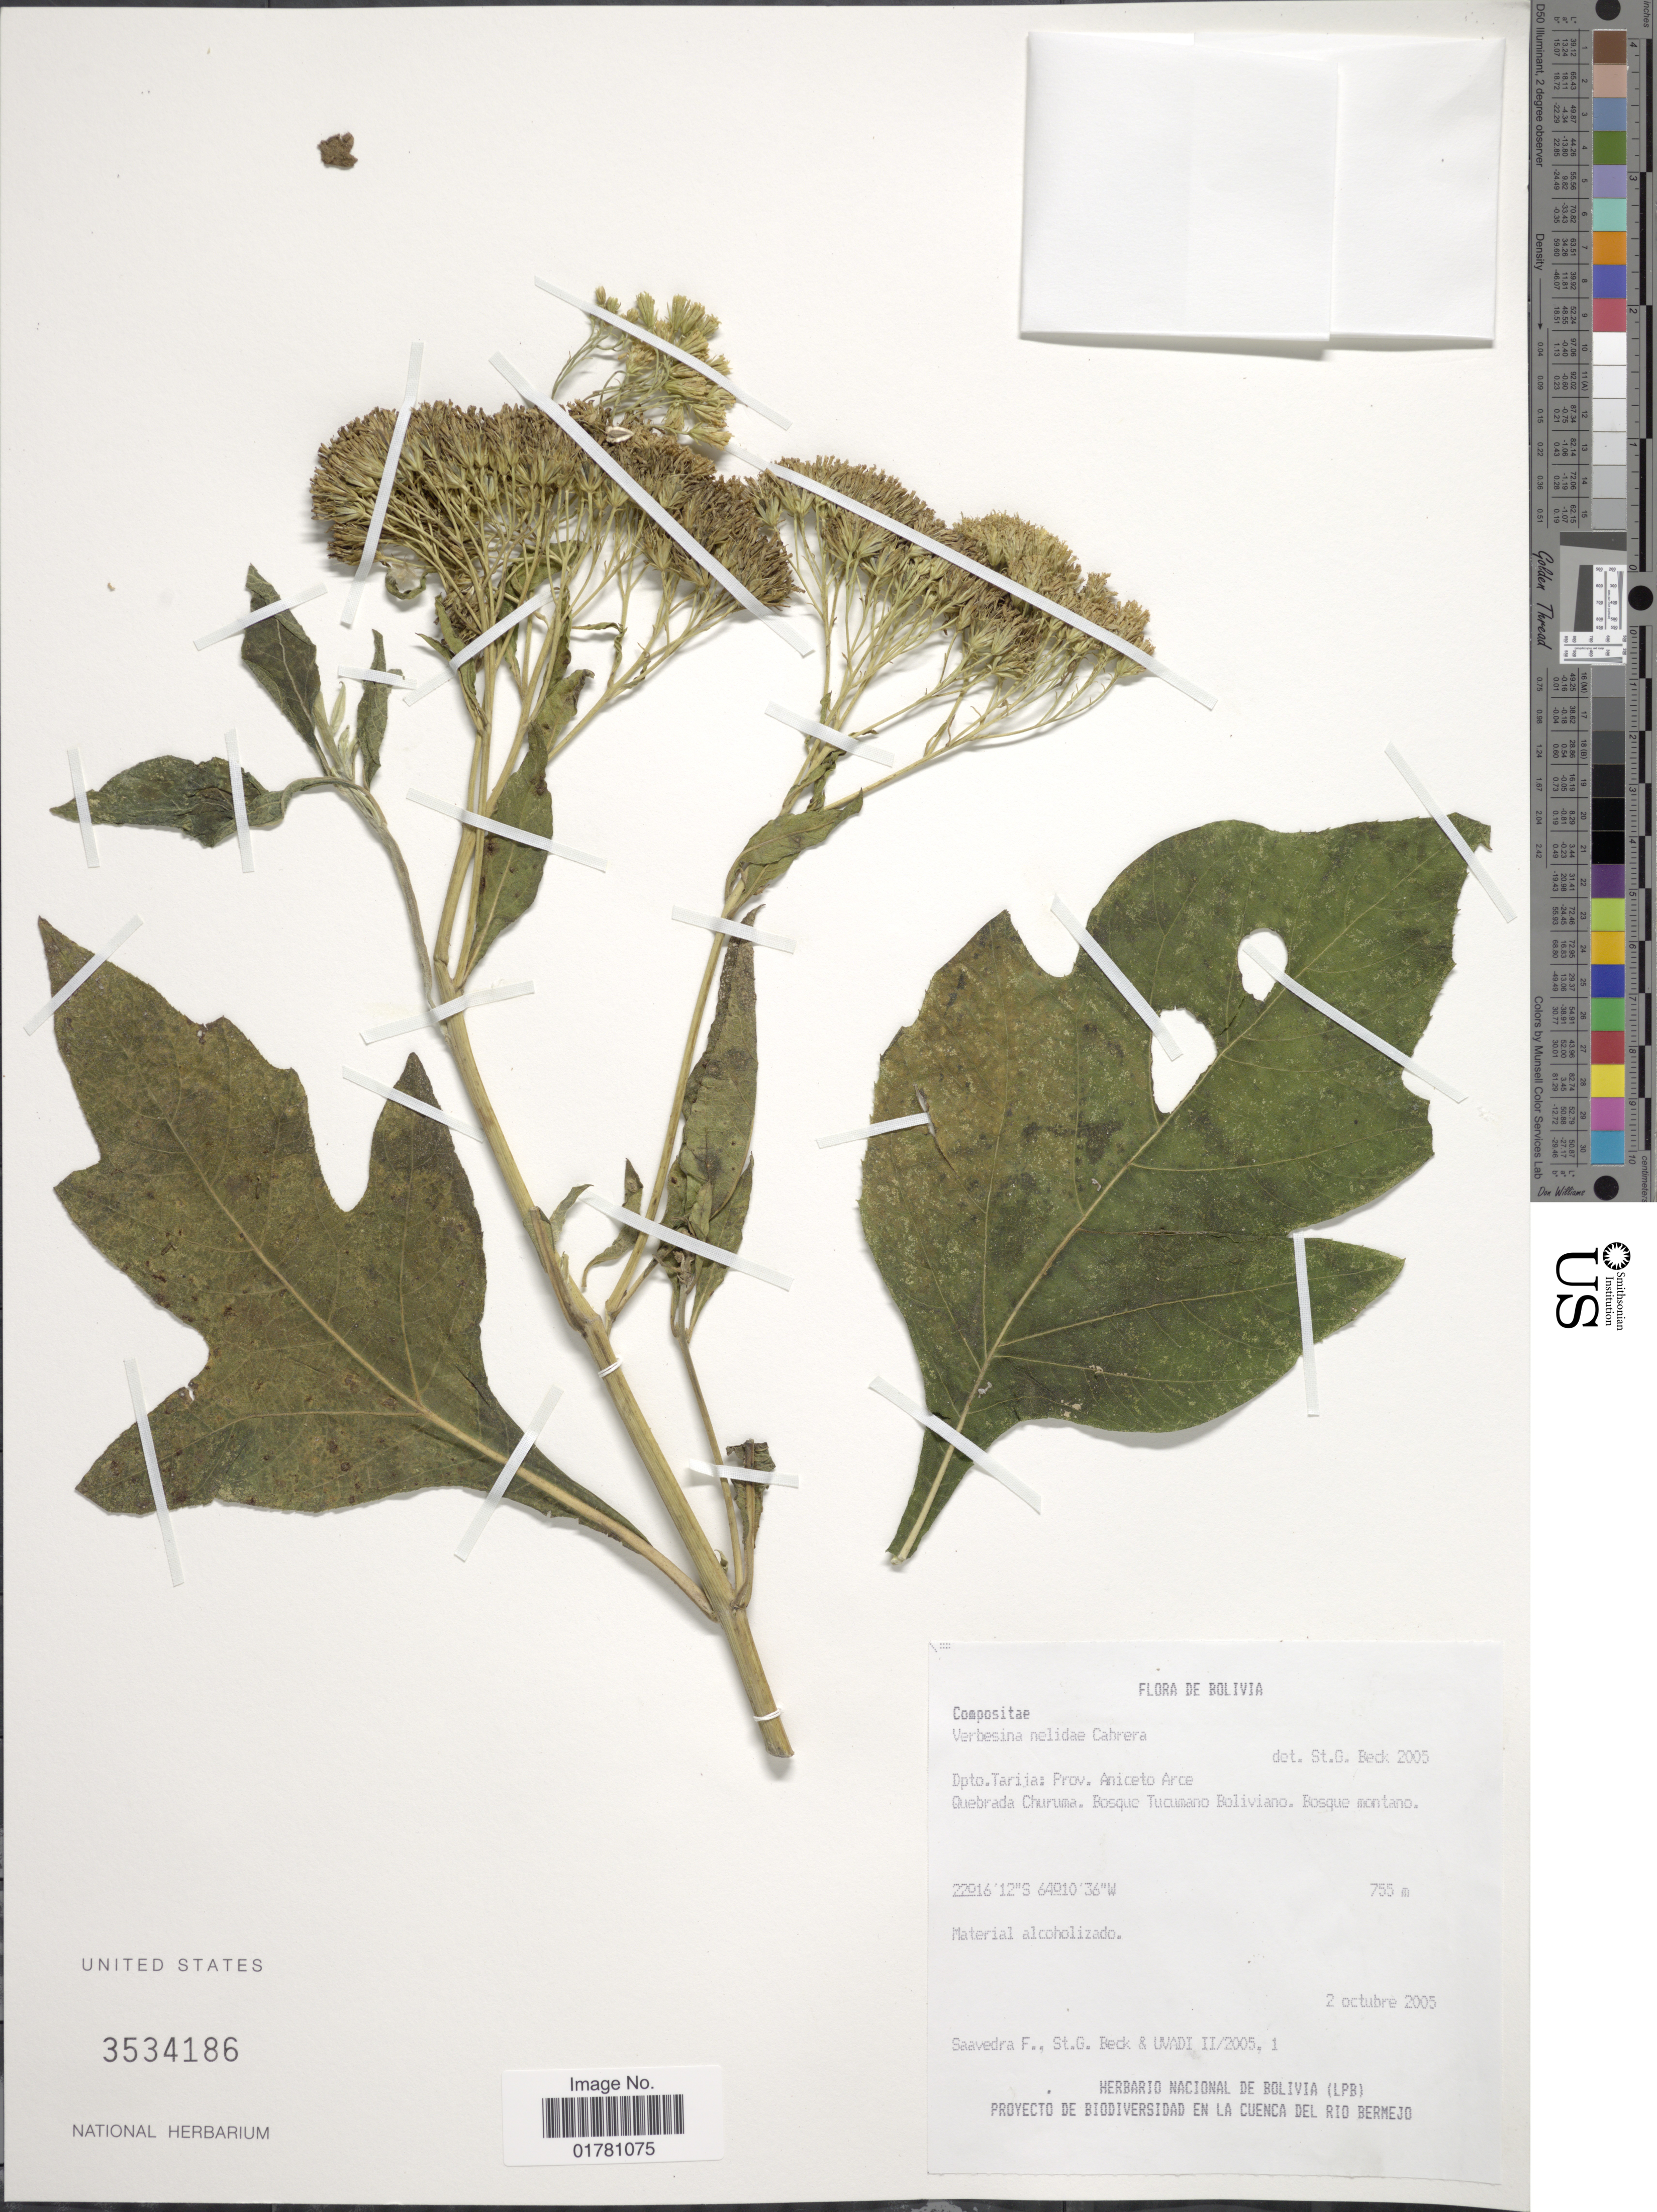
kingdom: Plantae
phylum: Tracheophyta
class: Magnoliopsida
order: Asterales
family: Asteraceae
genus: Verbesina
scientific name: Verbesina nelidae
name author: Cabrera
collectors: F. Saavedra, S. G. Beck & Uvadi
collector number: II/2005 1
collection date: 2005-10-02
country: Bolivia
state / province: Tarija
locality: Dpto Traija: prov Aniceto Arce, Quebrada Churuma. Bosque Tucumano Boliviano,. Bosque montano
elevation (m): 755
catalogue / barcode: US 3534186